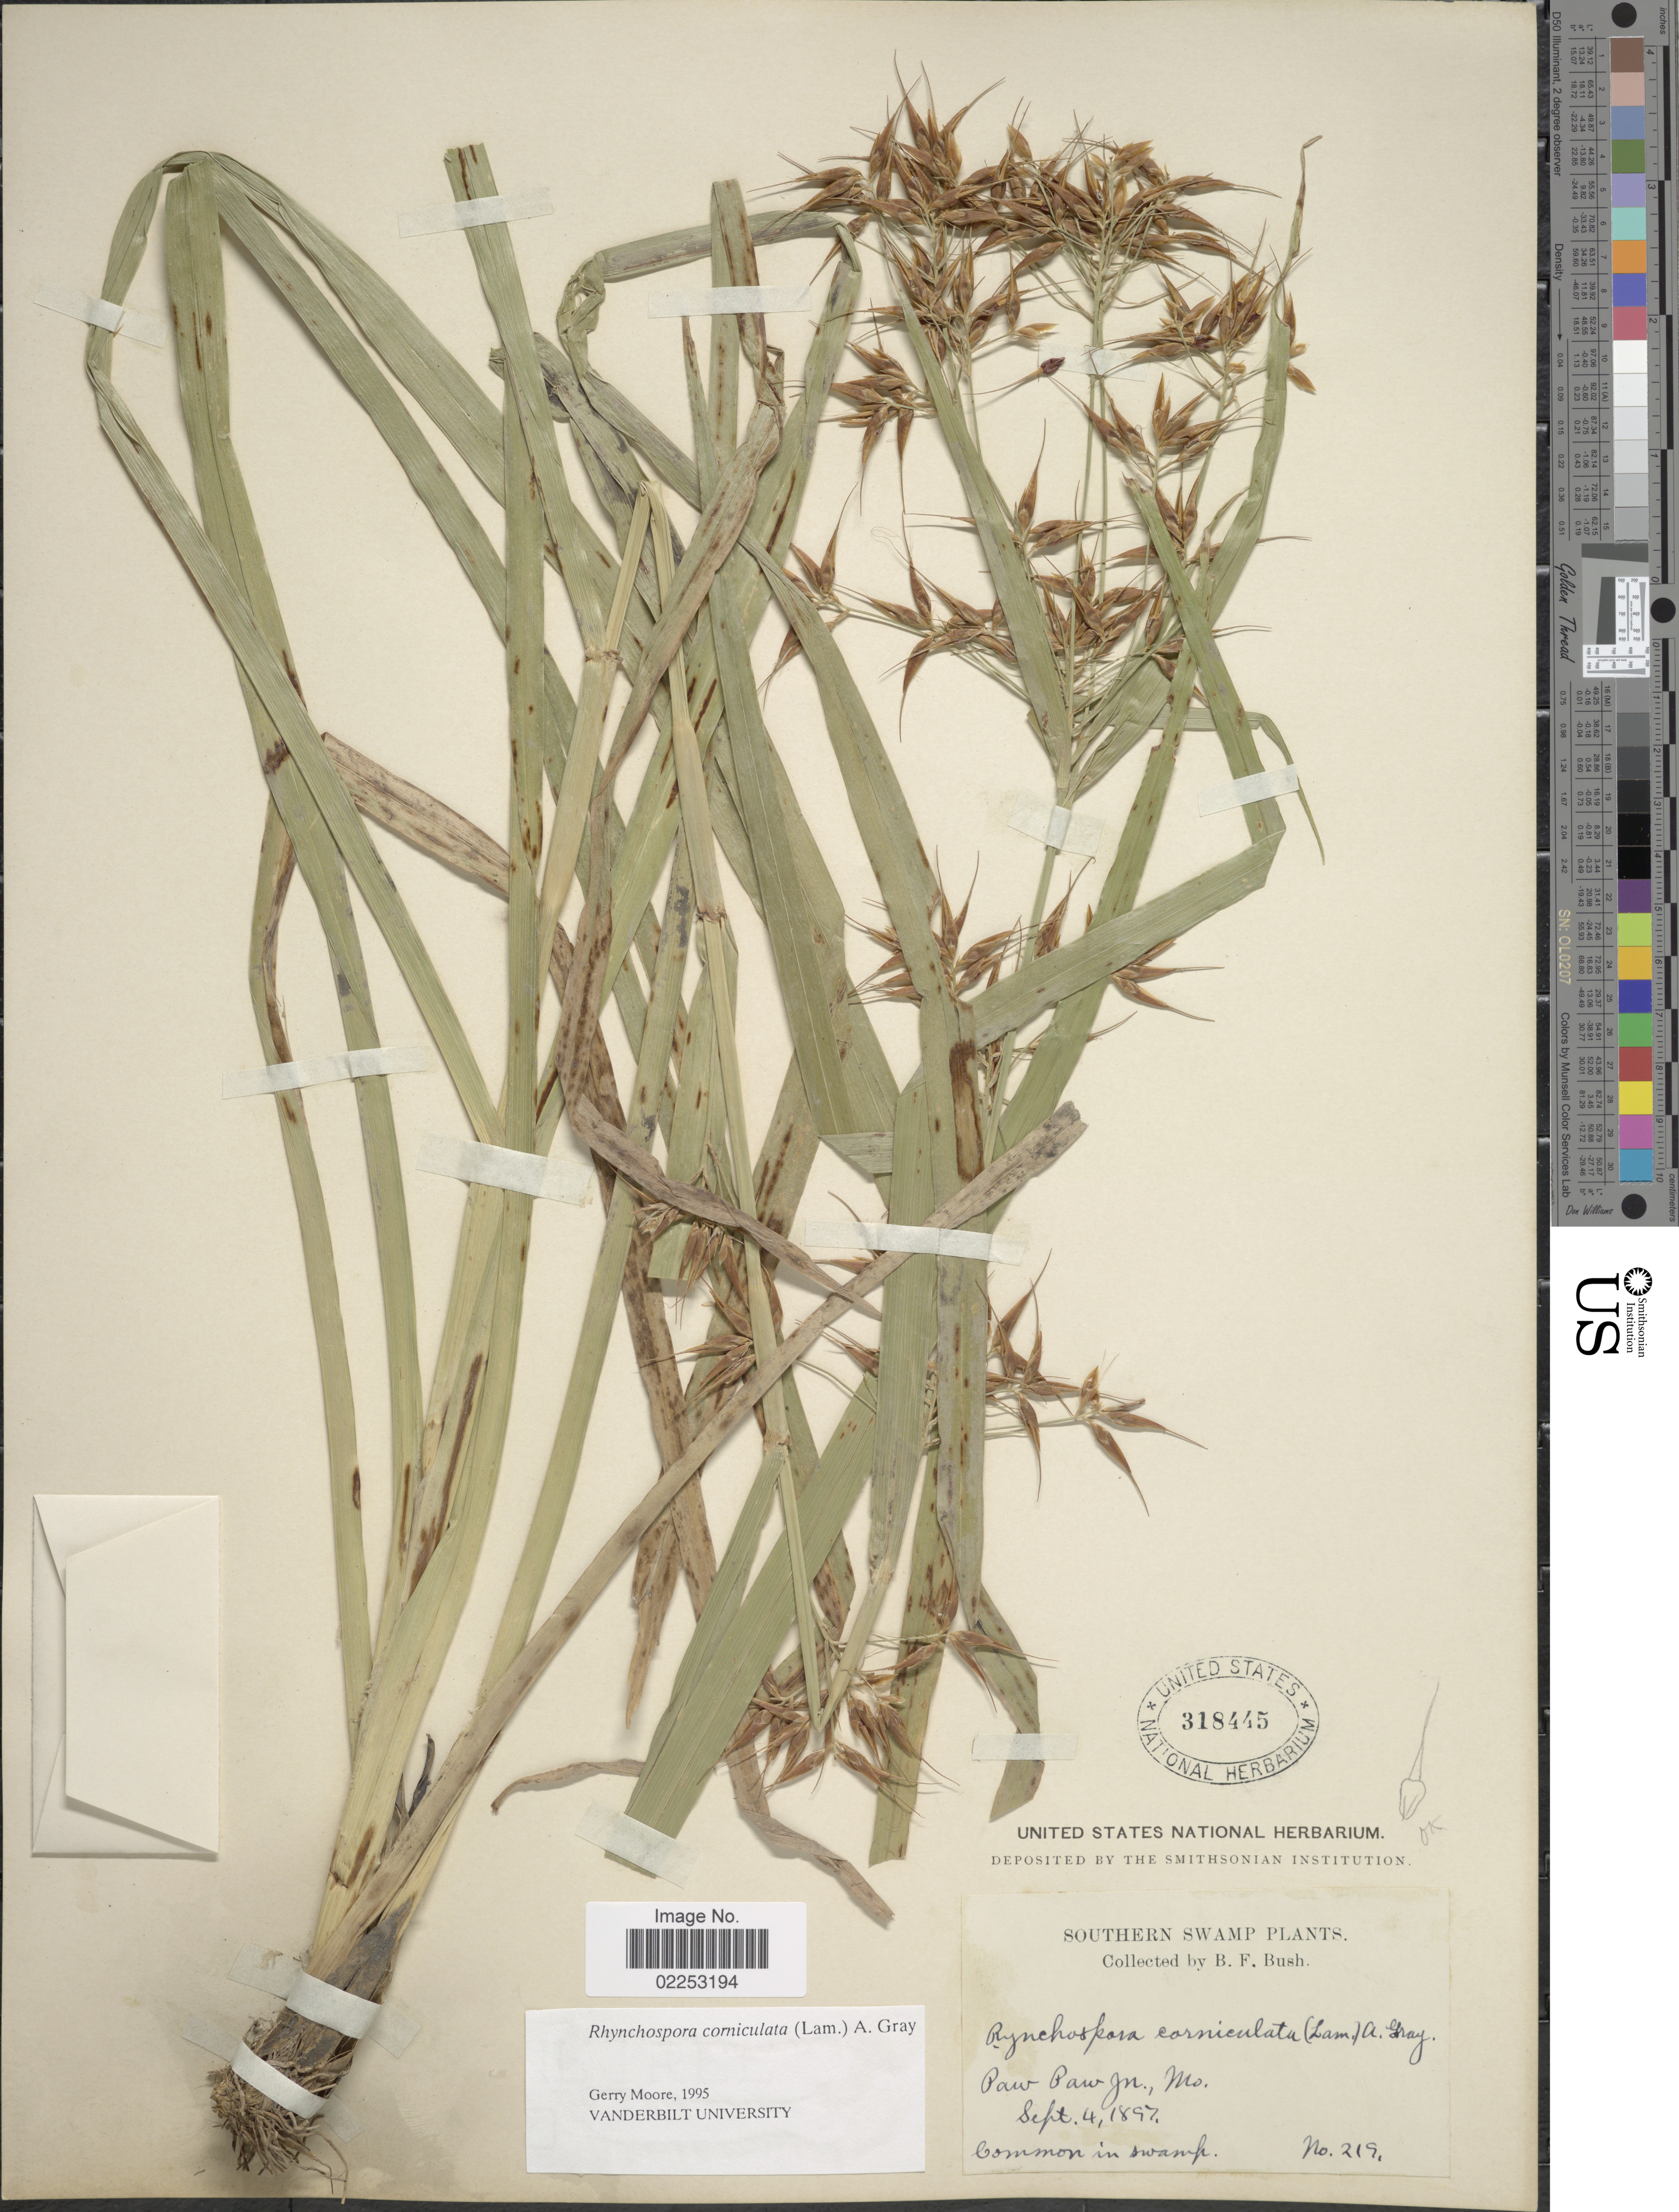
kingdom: Plantae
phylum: Tracheophyta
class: Liliopsida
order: Poales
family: Cyperaceae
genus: Rhynchospora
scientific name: Rhynchospora corniculata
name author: (Lam.) A. Gray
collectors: B. F. Bush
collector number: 219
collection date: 1897-09-04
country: United States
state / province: Missouri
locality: Southern. Paw Paw jn.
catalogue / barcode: US 318445